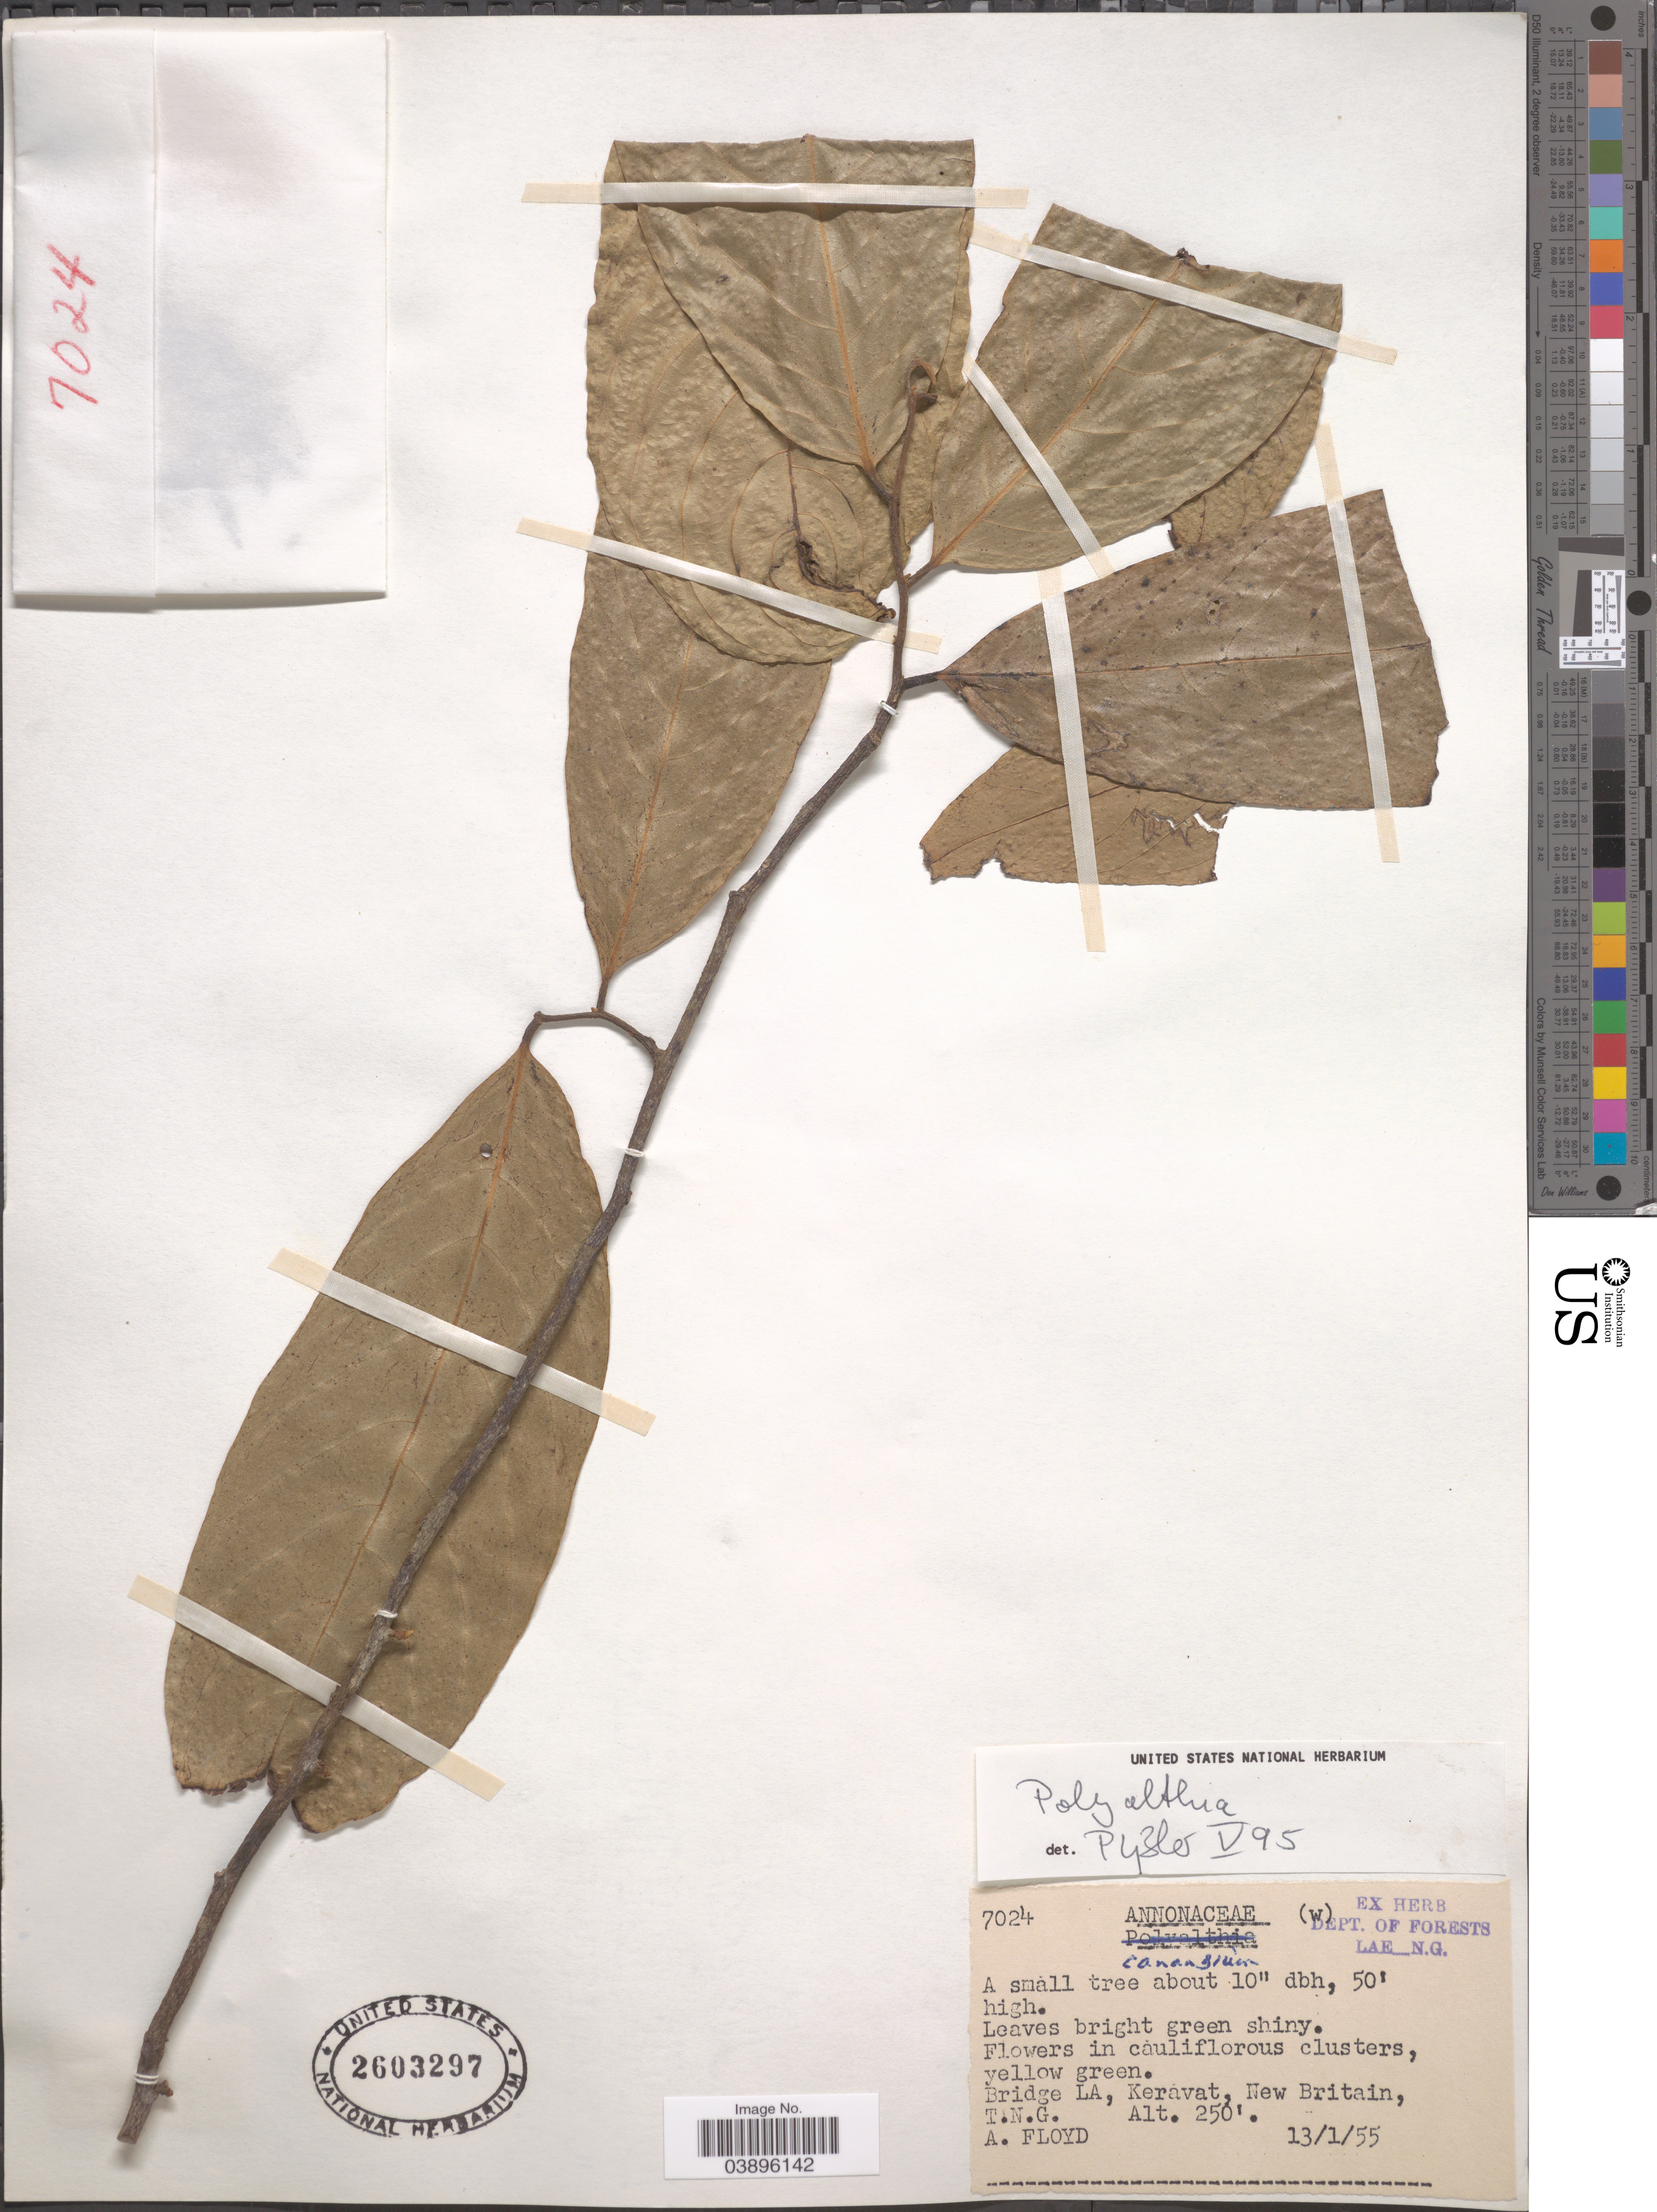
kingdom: Plantae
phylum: Tracheophyta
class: Magnoliopsida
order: Magnoliales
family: Annonaceae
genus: Polyalthia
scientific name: Polyalthia sp.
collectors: A. Floyd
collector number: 7024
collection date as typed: Transcribed d/m/y: 13/1/55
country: Papua New Guinea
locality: Bridge LA, Keravat, New Britain, T.N.G.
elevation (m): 76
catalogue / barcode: US 2603297